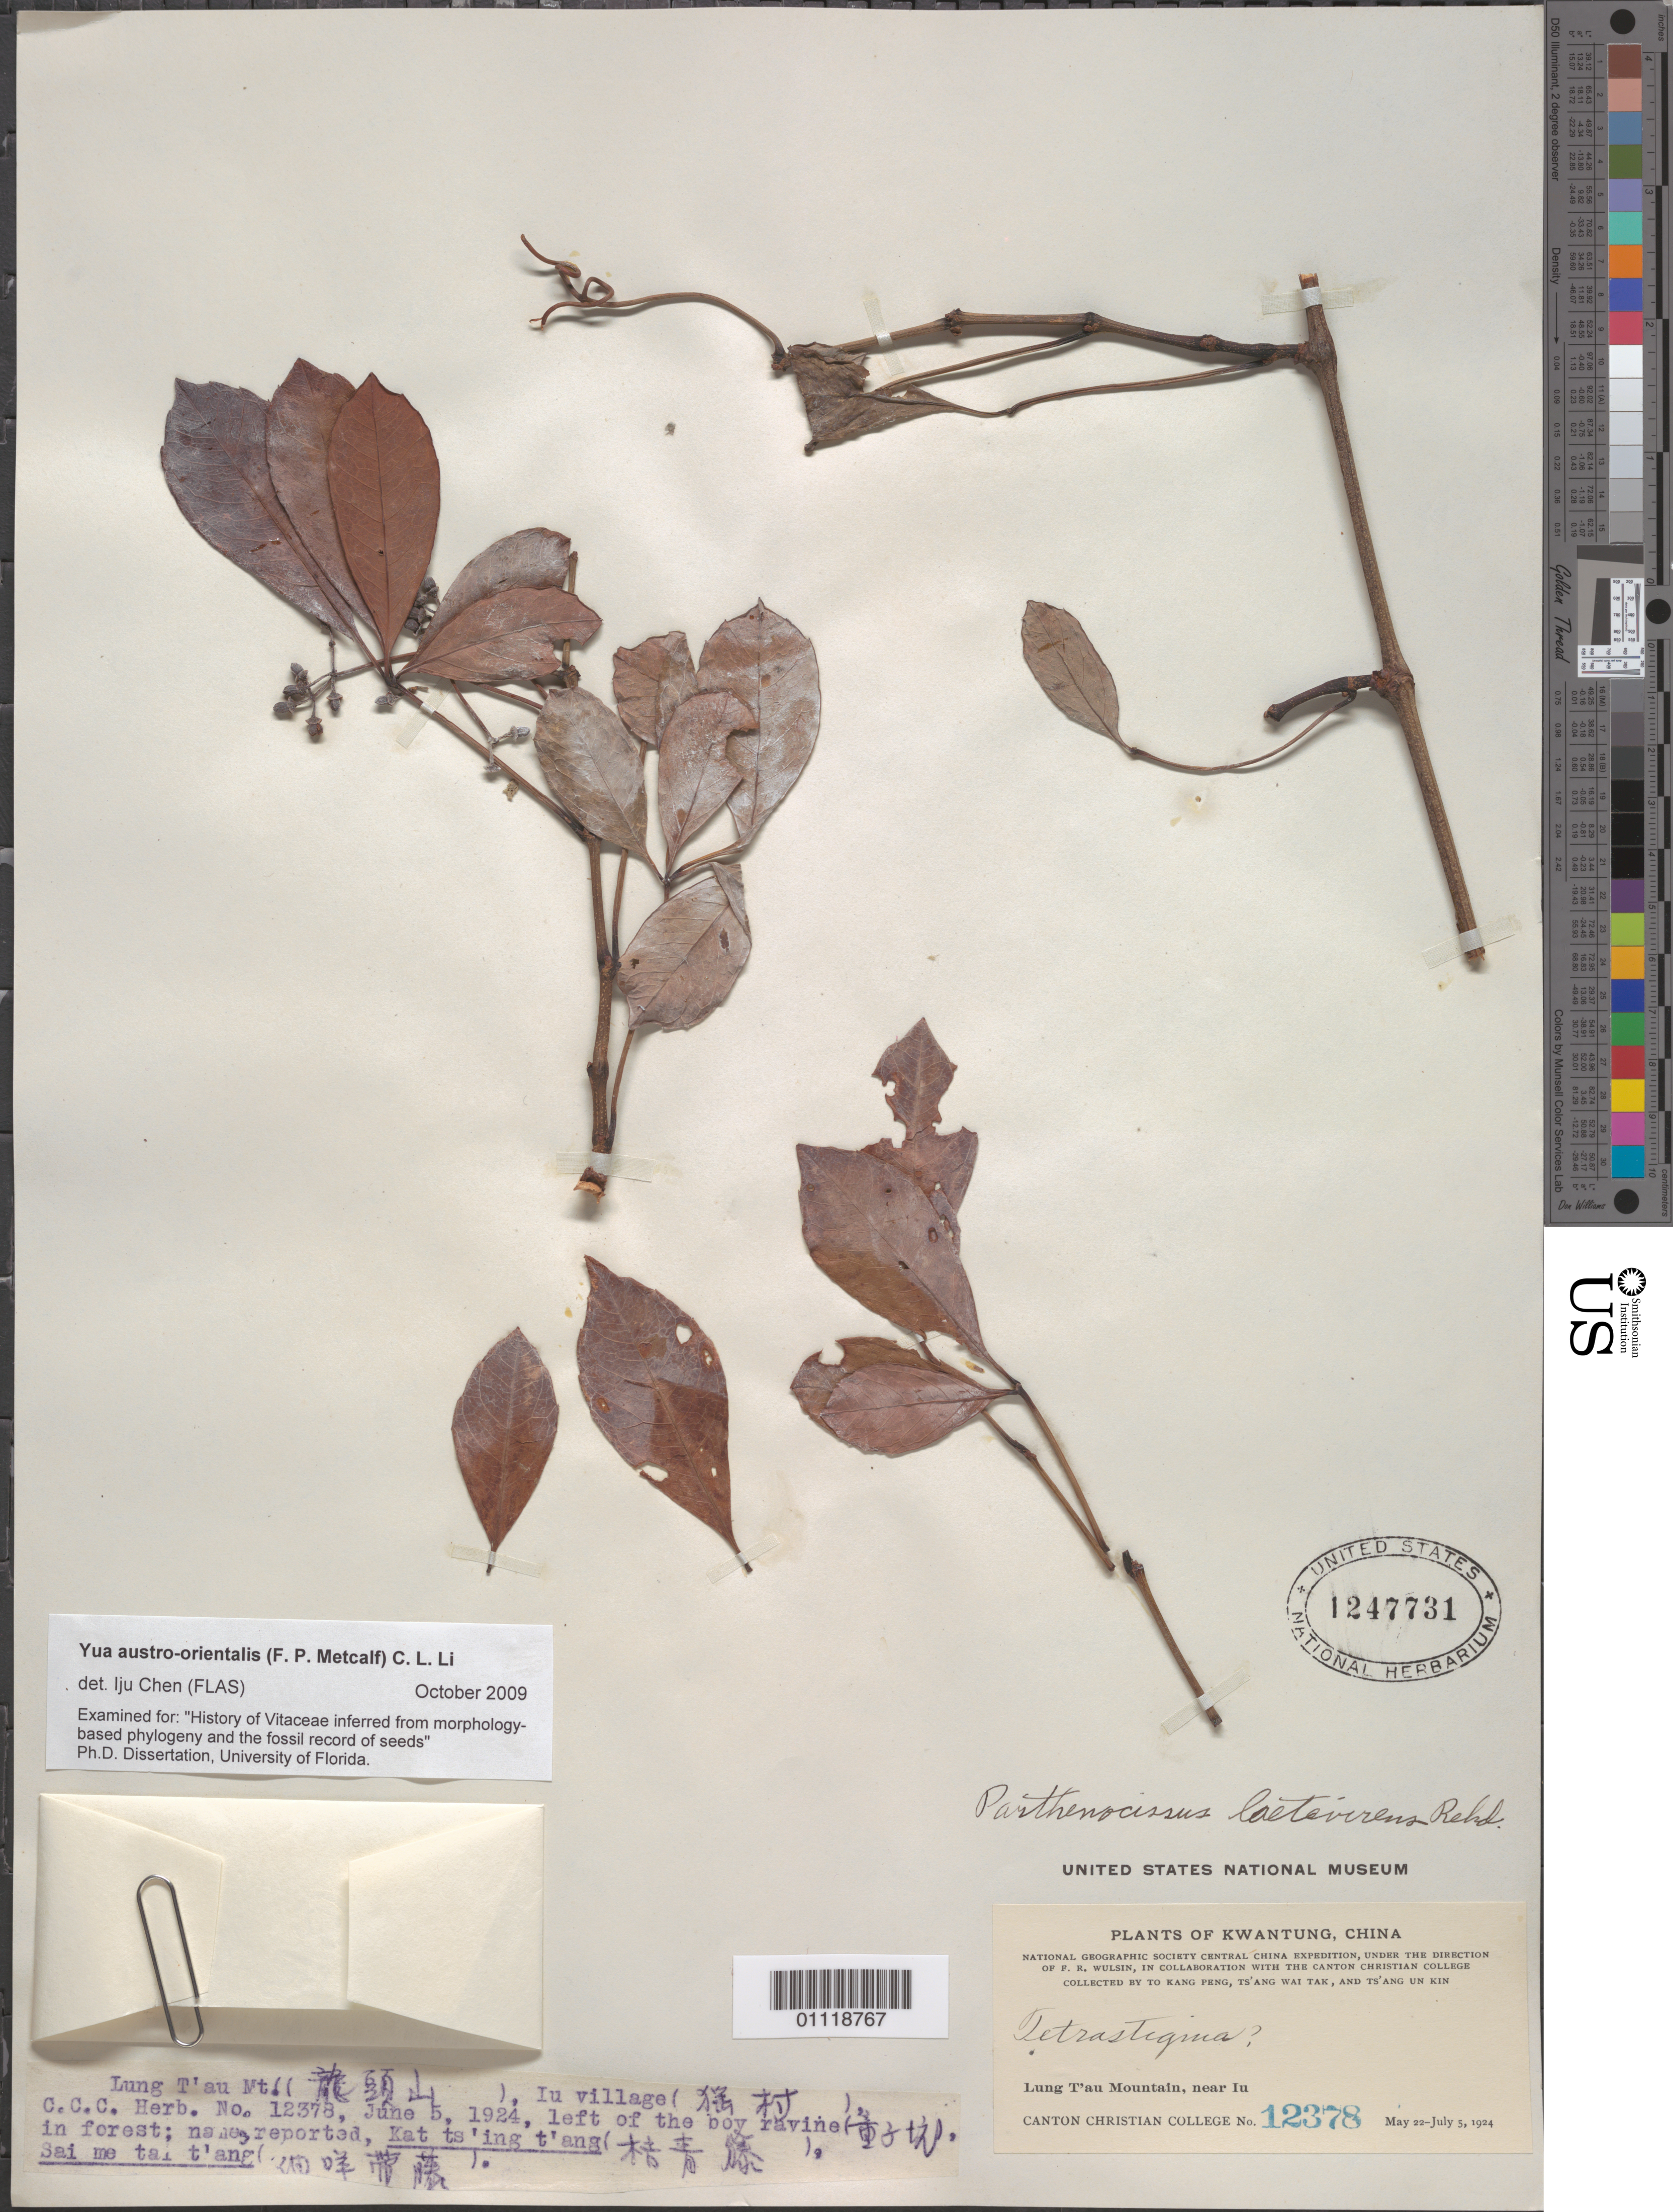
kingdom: Plantae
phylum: Tracheophyta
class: Magnoliopsida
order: Vitales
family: Vitaceae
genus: Yua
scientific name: Yua austro-orientalis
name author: (F.P. Metcalf) C.L. Li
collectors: T. K. Peng, T. Tak & T. Kin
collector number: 12378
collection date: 1924-05-22/1924-07-05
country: China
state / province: Guangxi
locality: Lung T'au Mt, near Iu.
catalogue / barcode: US 1247731